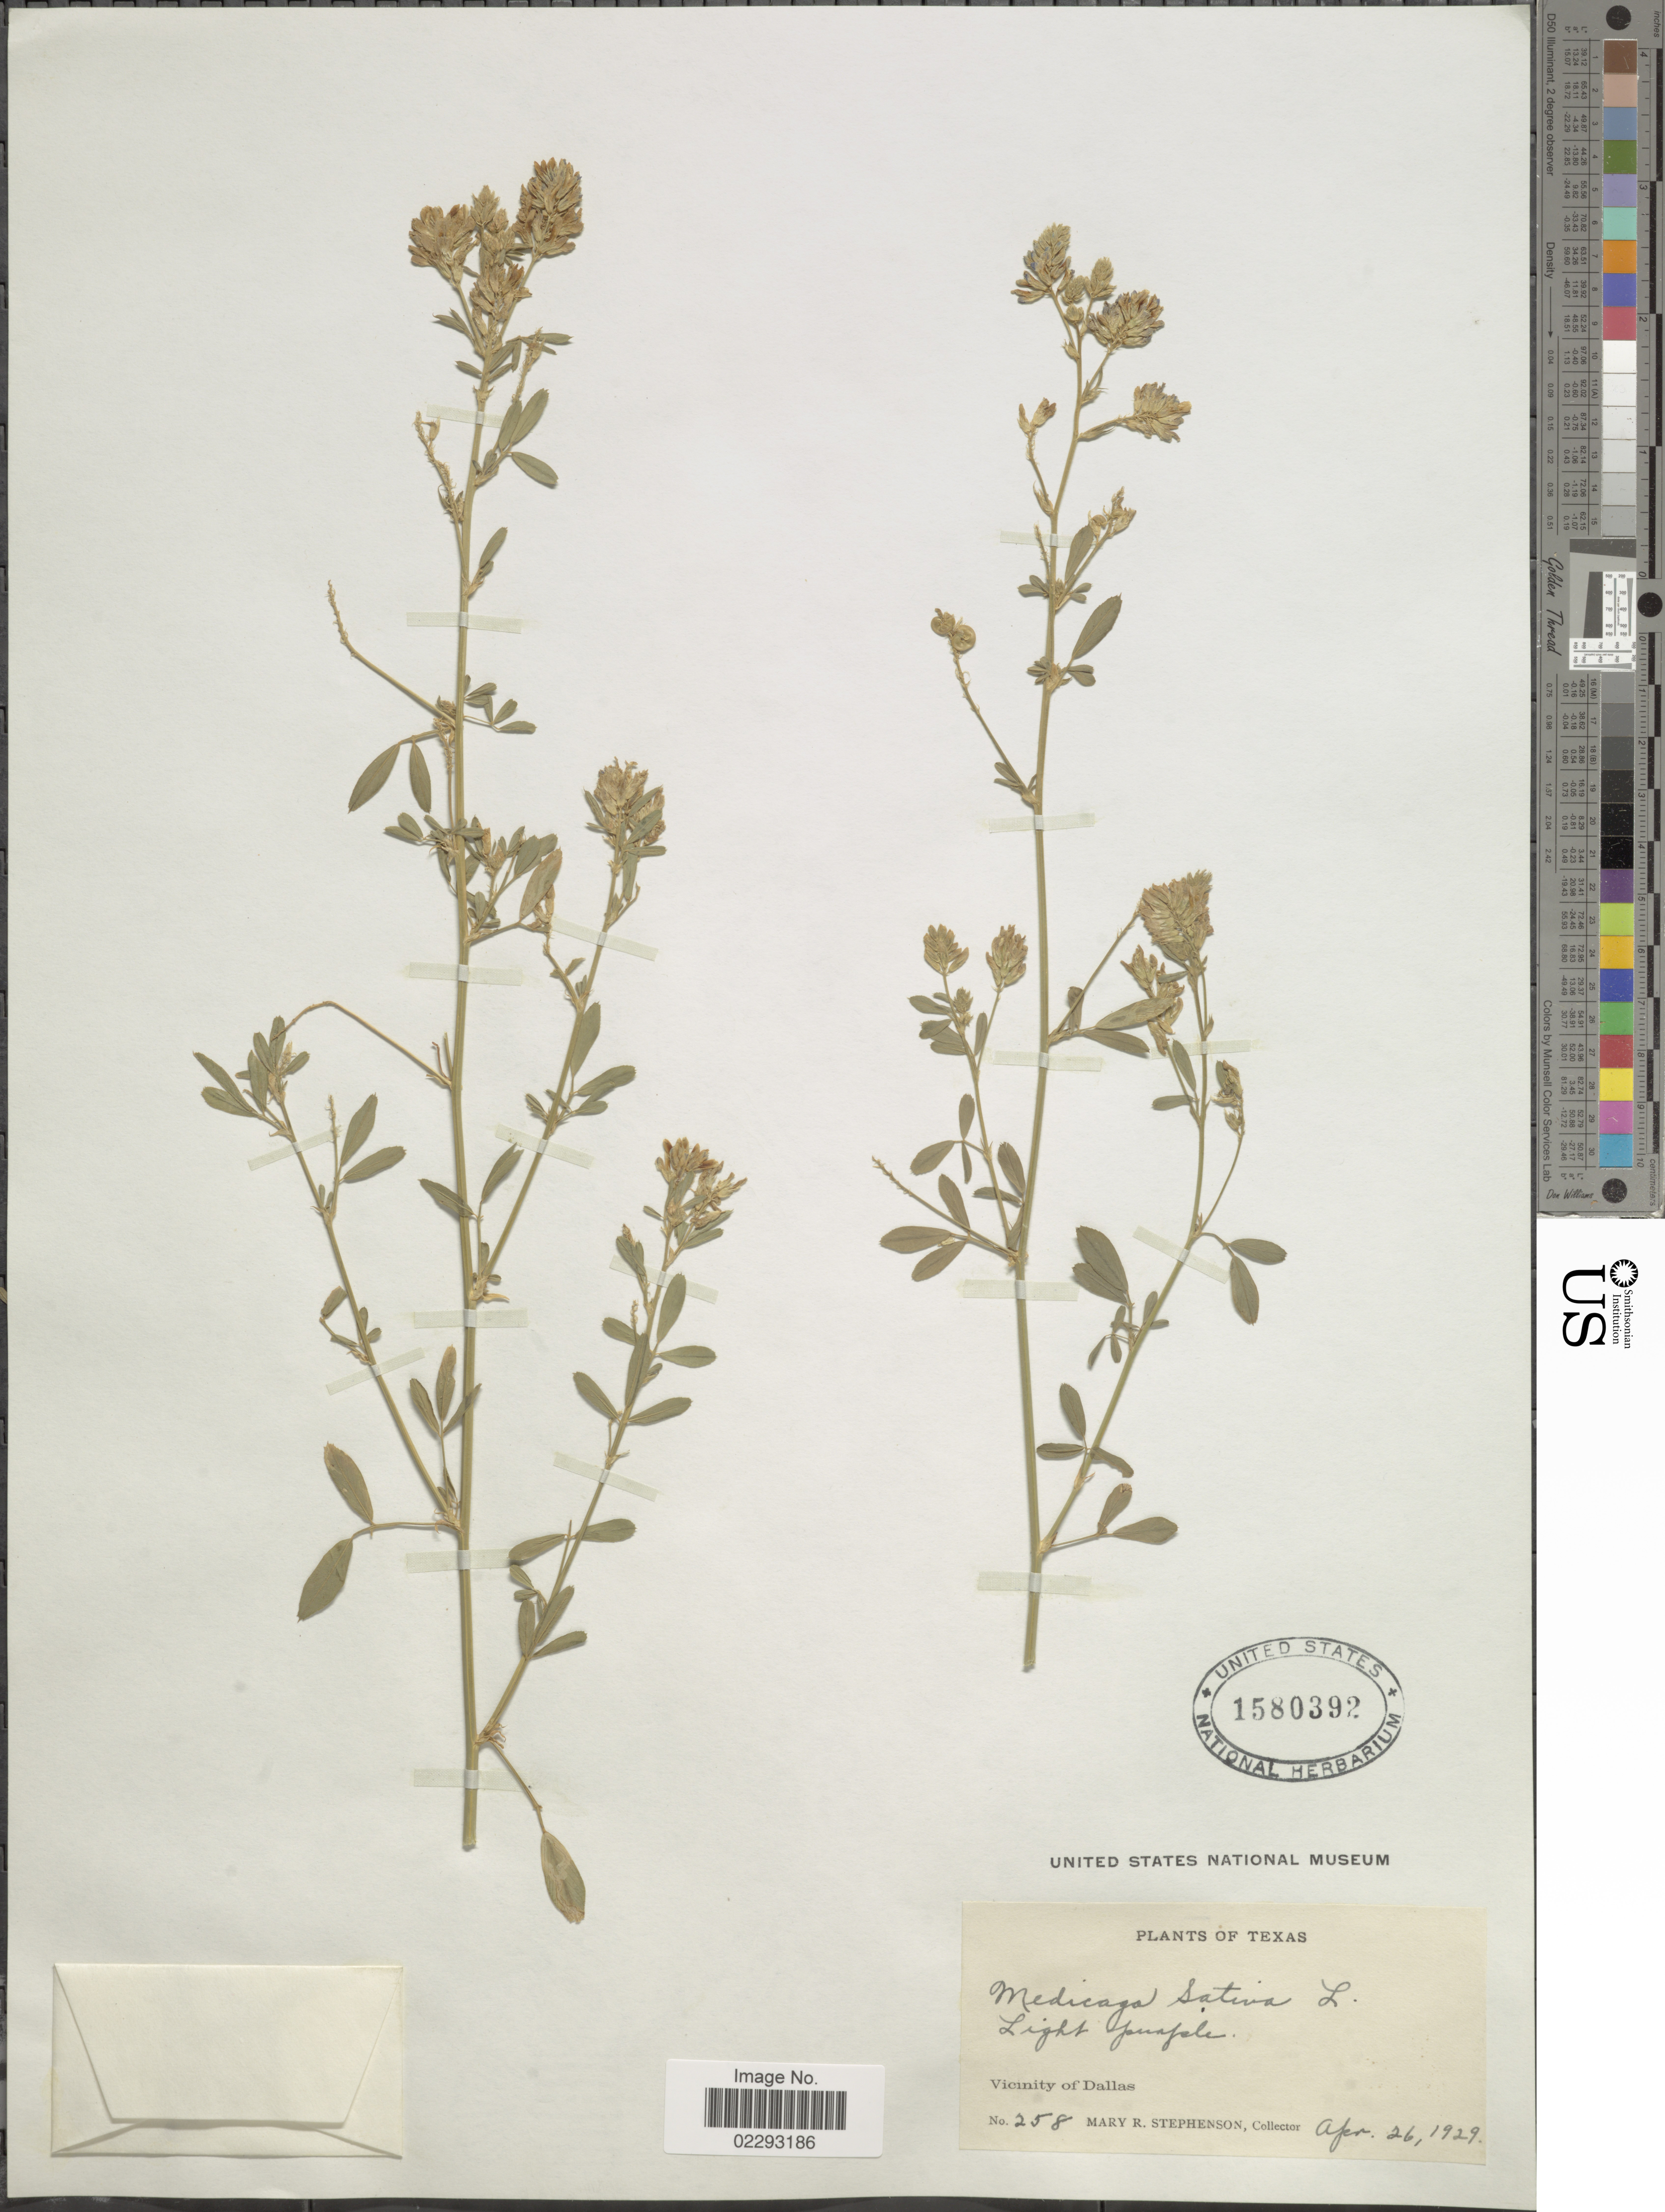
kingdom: Plantae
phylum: Tracheophyta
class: Magnoliopsida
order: Fabales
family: Fabaceae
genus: Medicago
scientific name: Medicago sativa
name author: L.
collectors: M. Stephenson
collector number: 258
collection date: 1929-04-26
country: United States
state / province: Texas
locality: Texas, Vicinity of Dallas.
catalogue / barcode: US 1580392